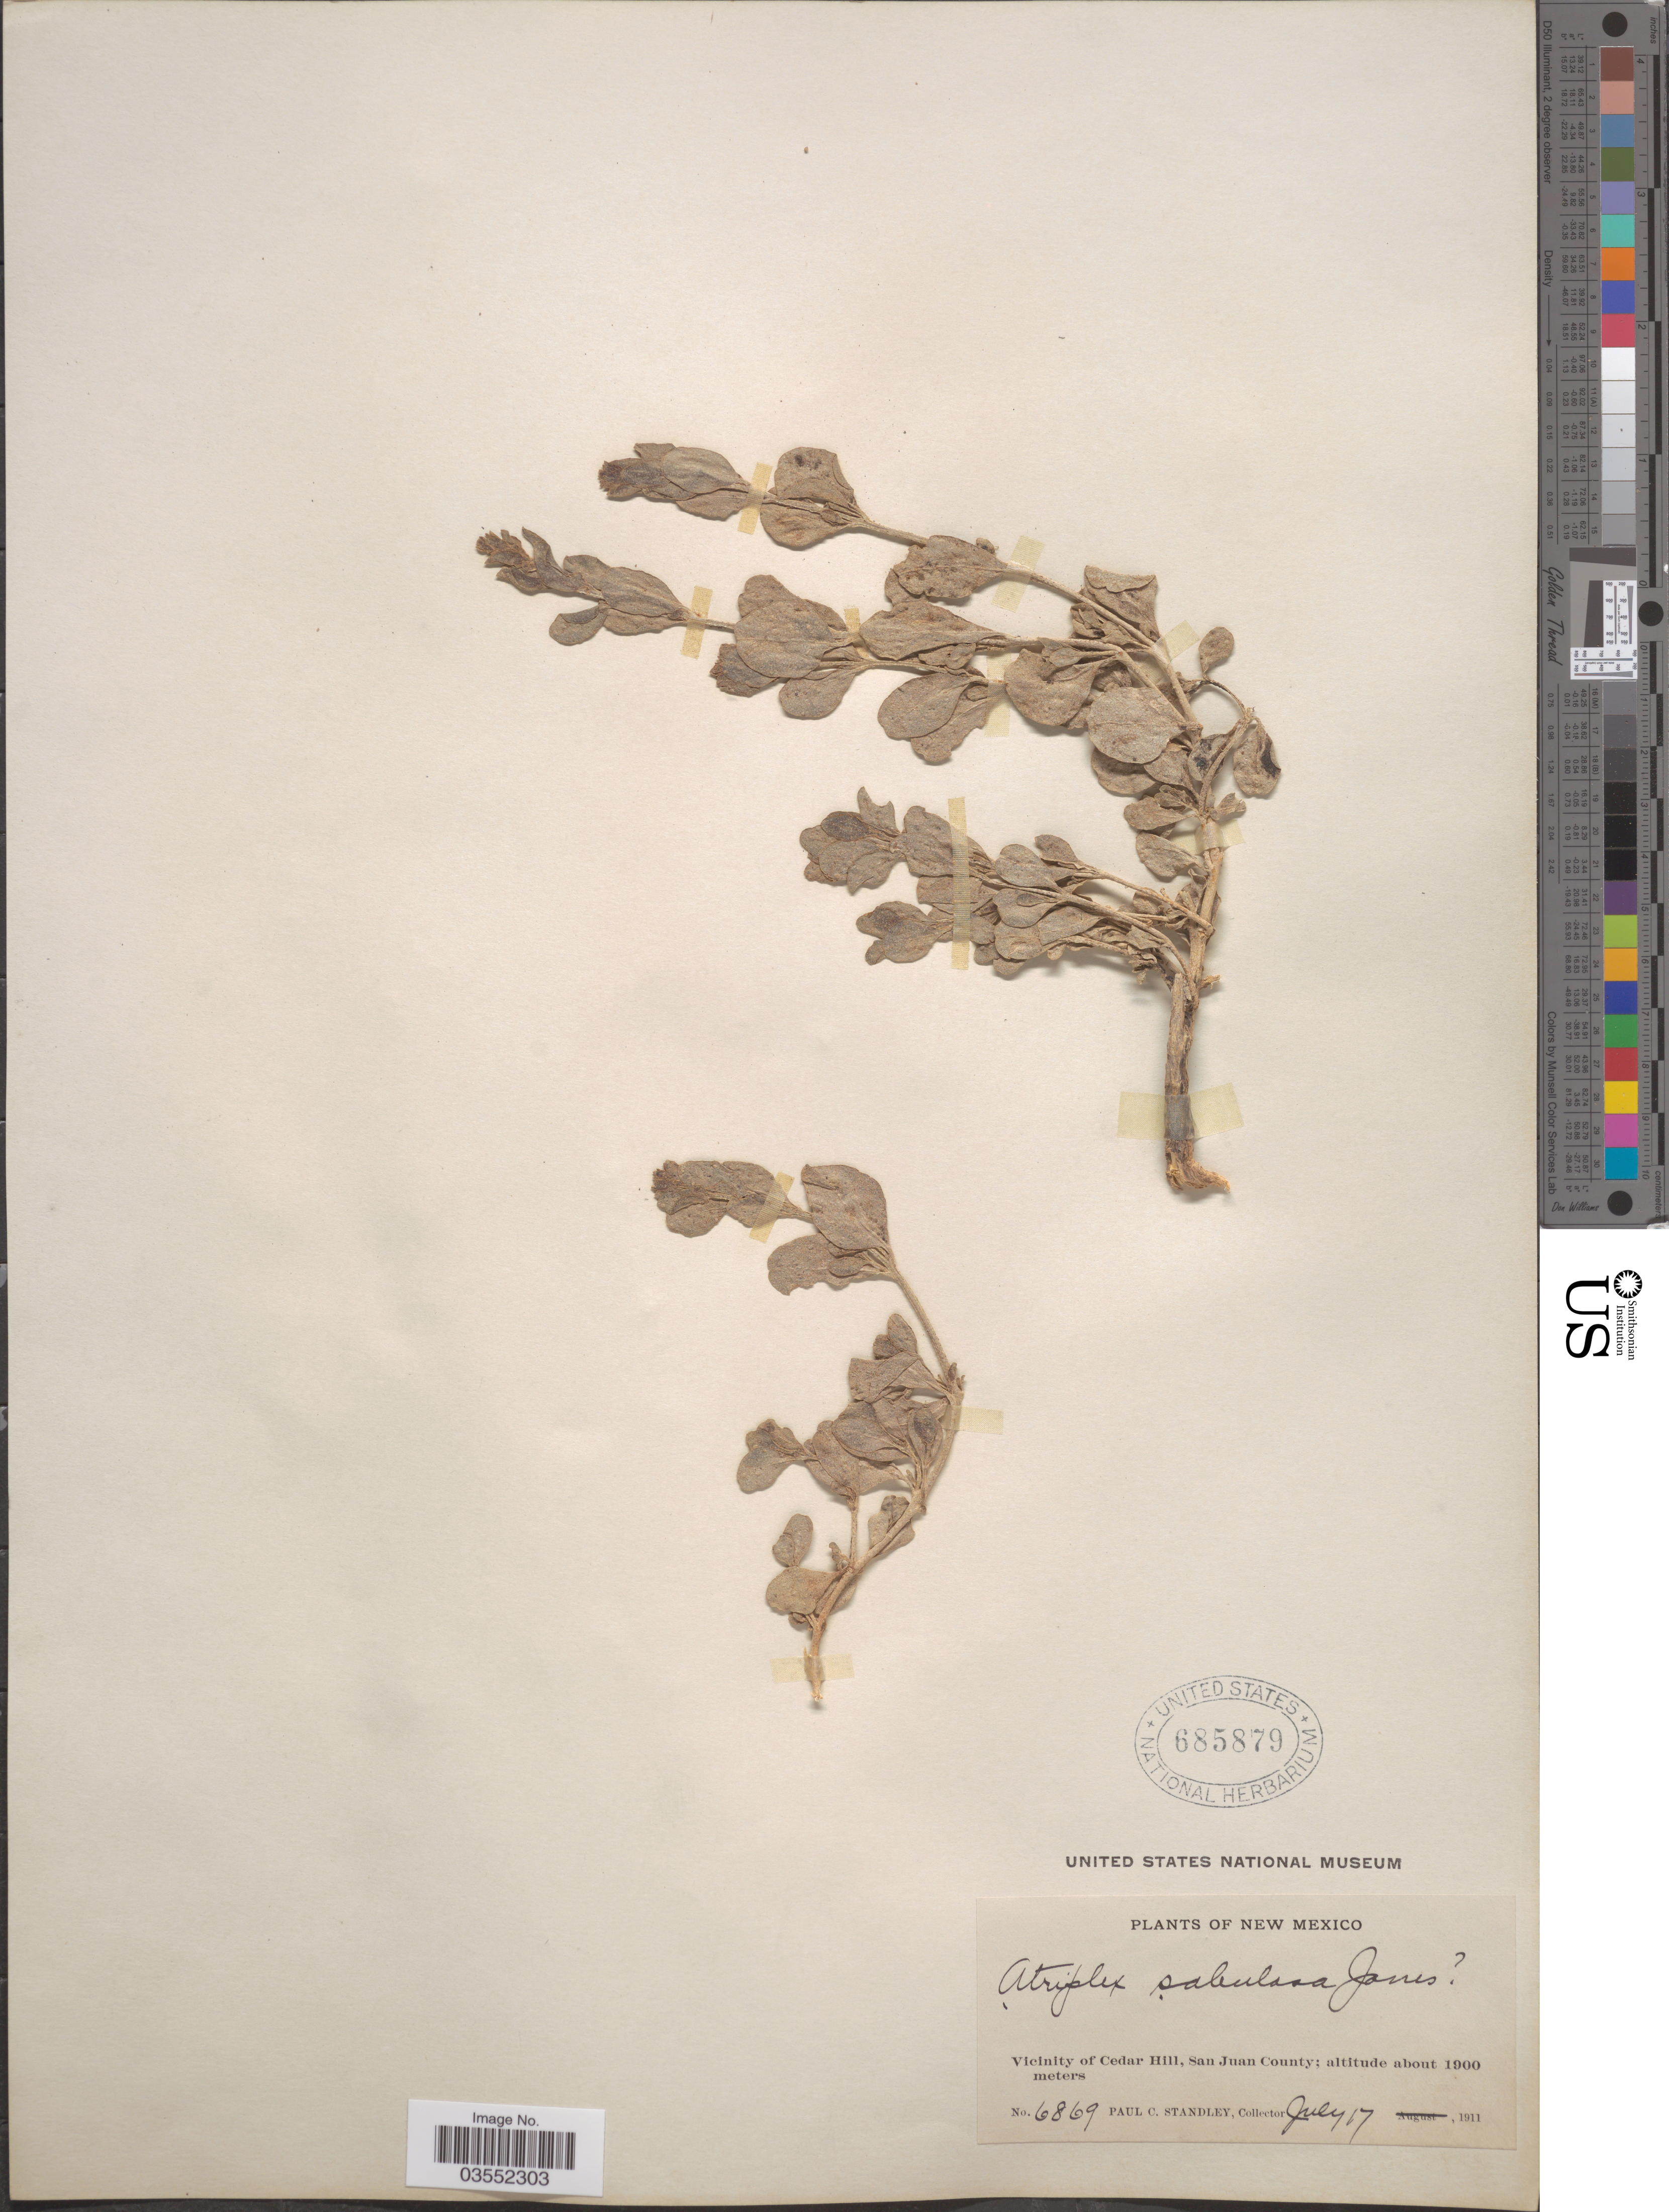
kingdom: Plantae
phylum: Tracheophyta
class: Magnoliopsida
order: Caryophyllales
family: Amaranthaceae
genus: Atriplex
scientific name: Atriplex obovata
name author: Moq.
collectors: P. C. Standley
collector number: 6869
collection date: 1911-07-17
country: United States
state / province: New Mexico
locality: Vicinity of Cedar Hill, San Juan County.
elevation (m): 1900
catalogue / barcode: US 685879